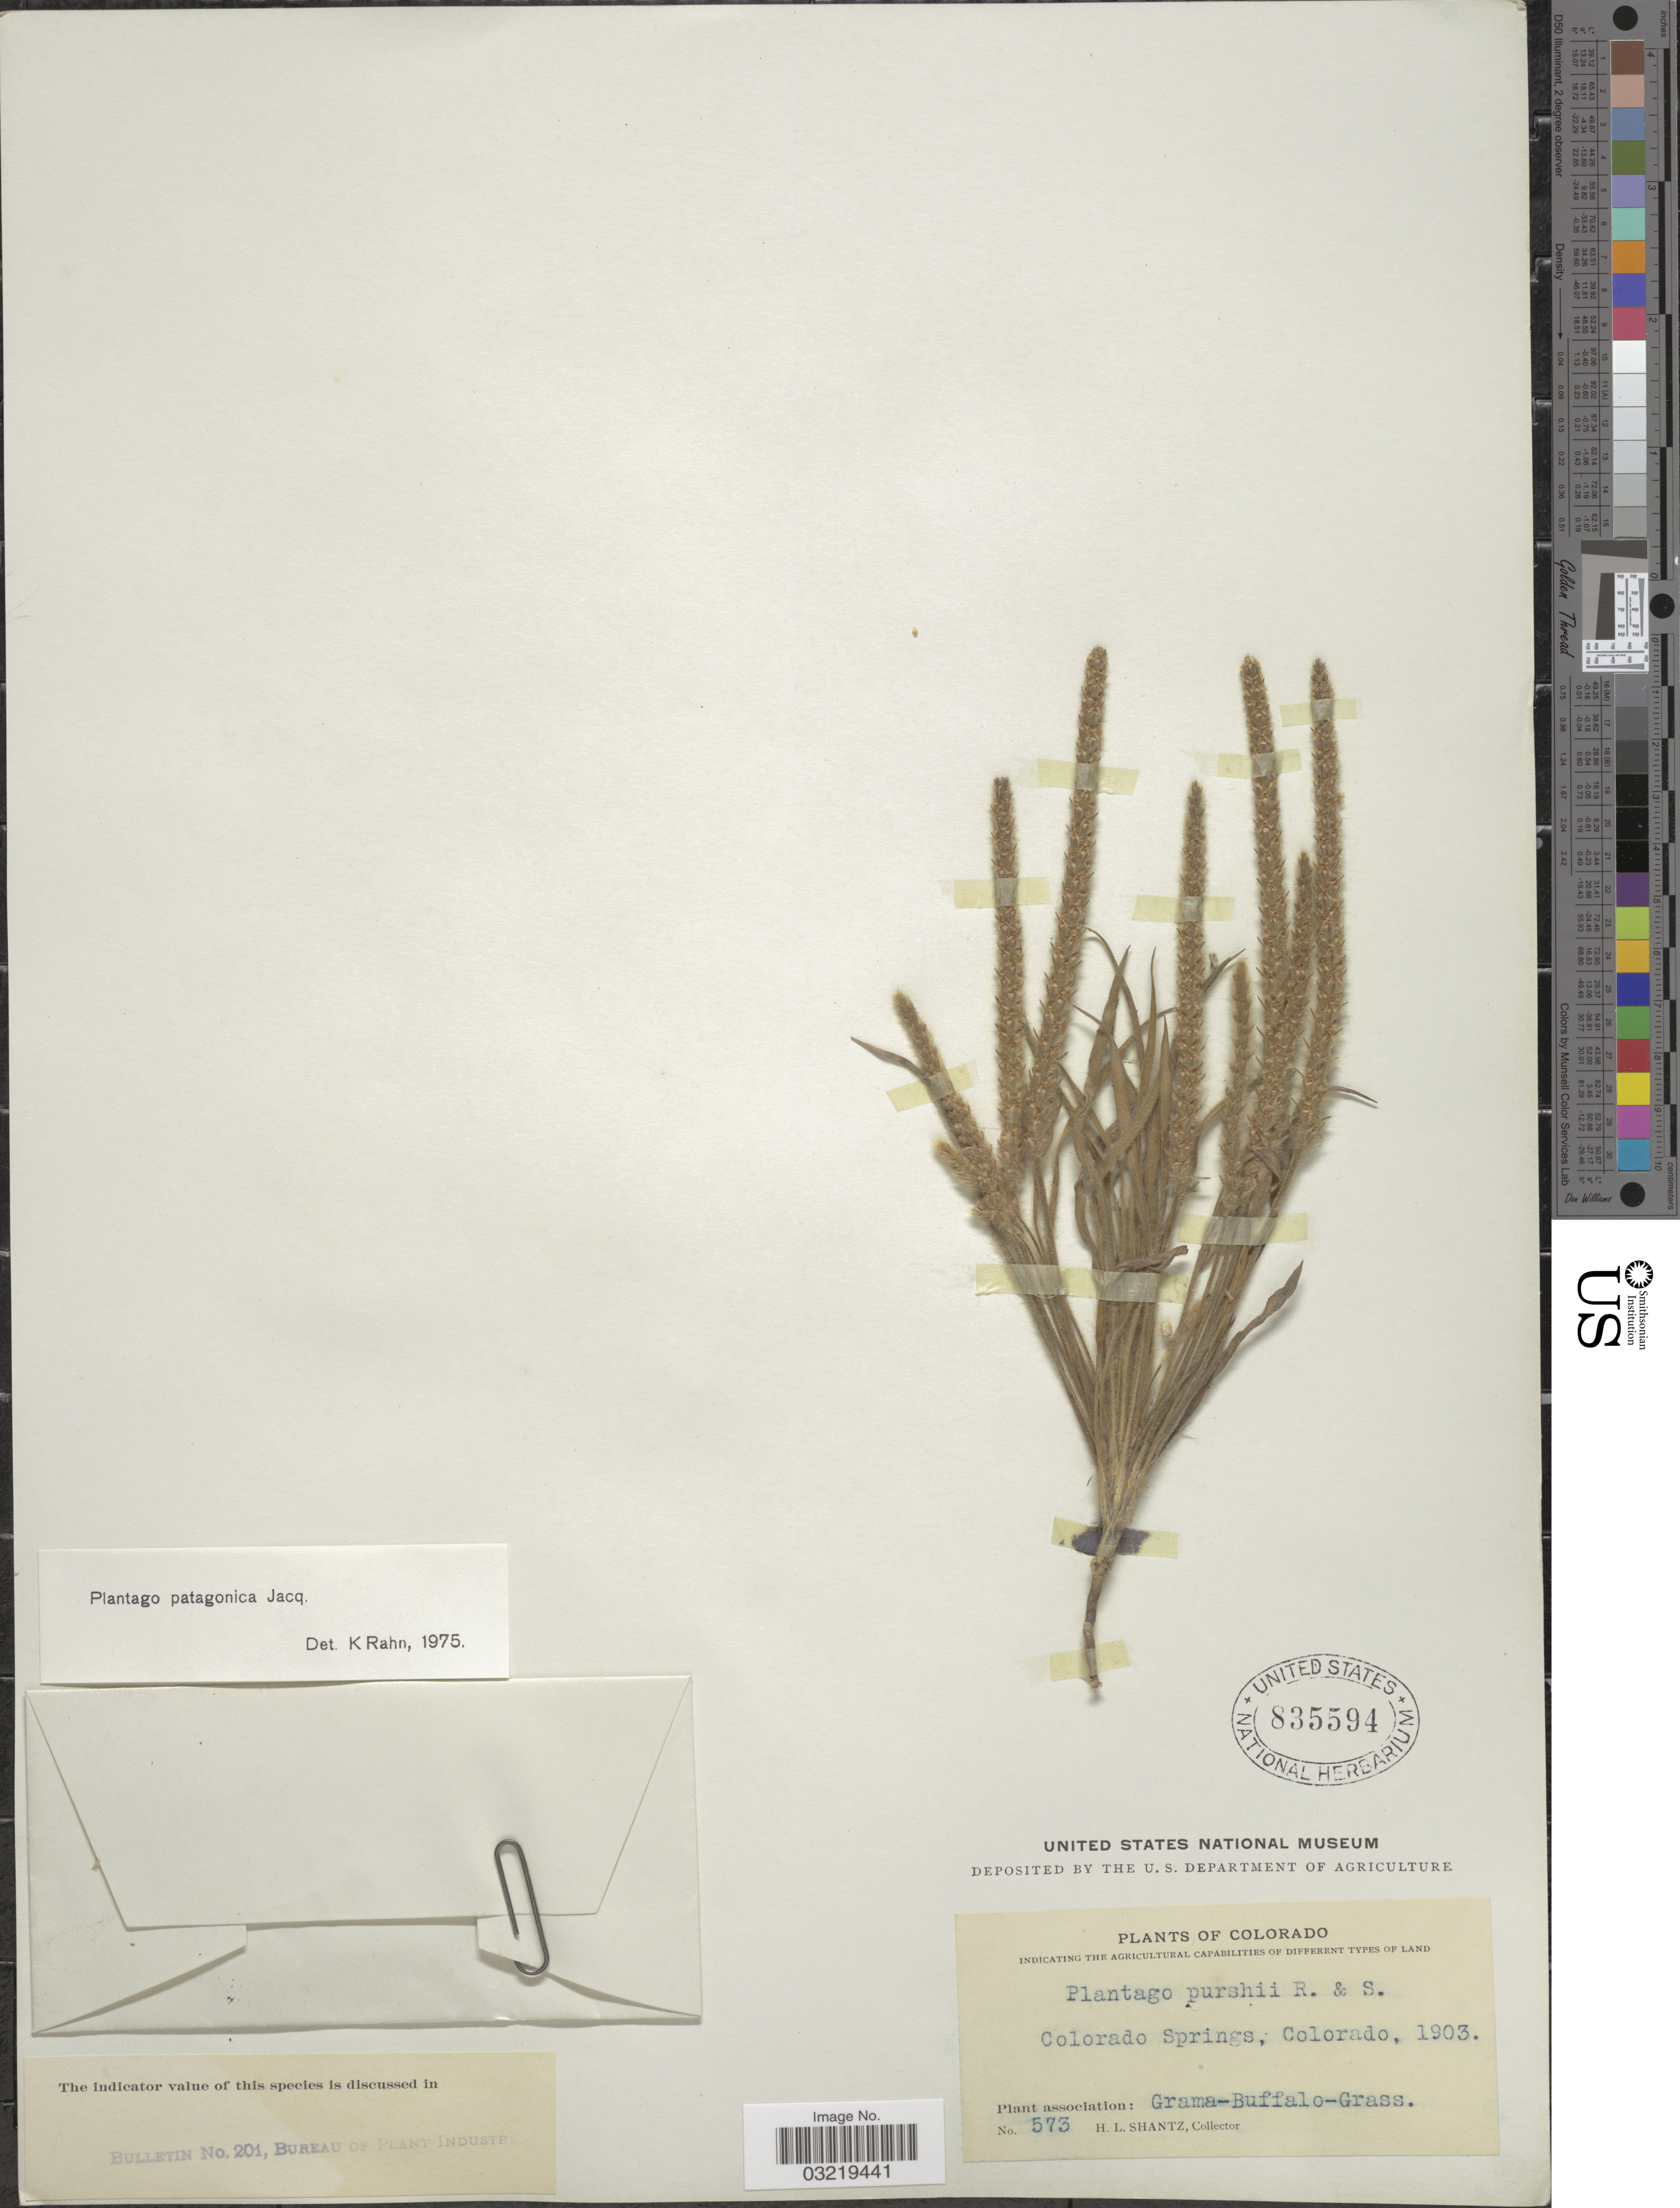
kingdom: Plantae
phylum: Tracheophyta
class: Magnoliopsida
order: Lamiales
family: Plantaginaceae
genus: Plantago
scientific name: Plantago patagonica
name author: Jacq.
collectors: H. Shantz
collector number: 573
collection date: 1903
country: United States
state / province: Colorado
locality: Colorado Springs.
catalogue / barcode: US 835594